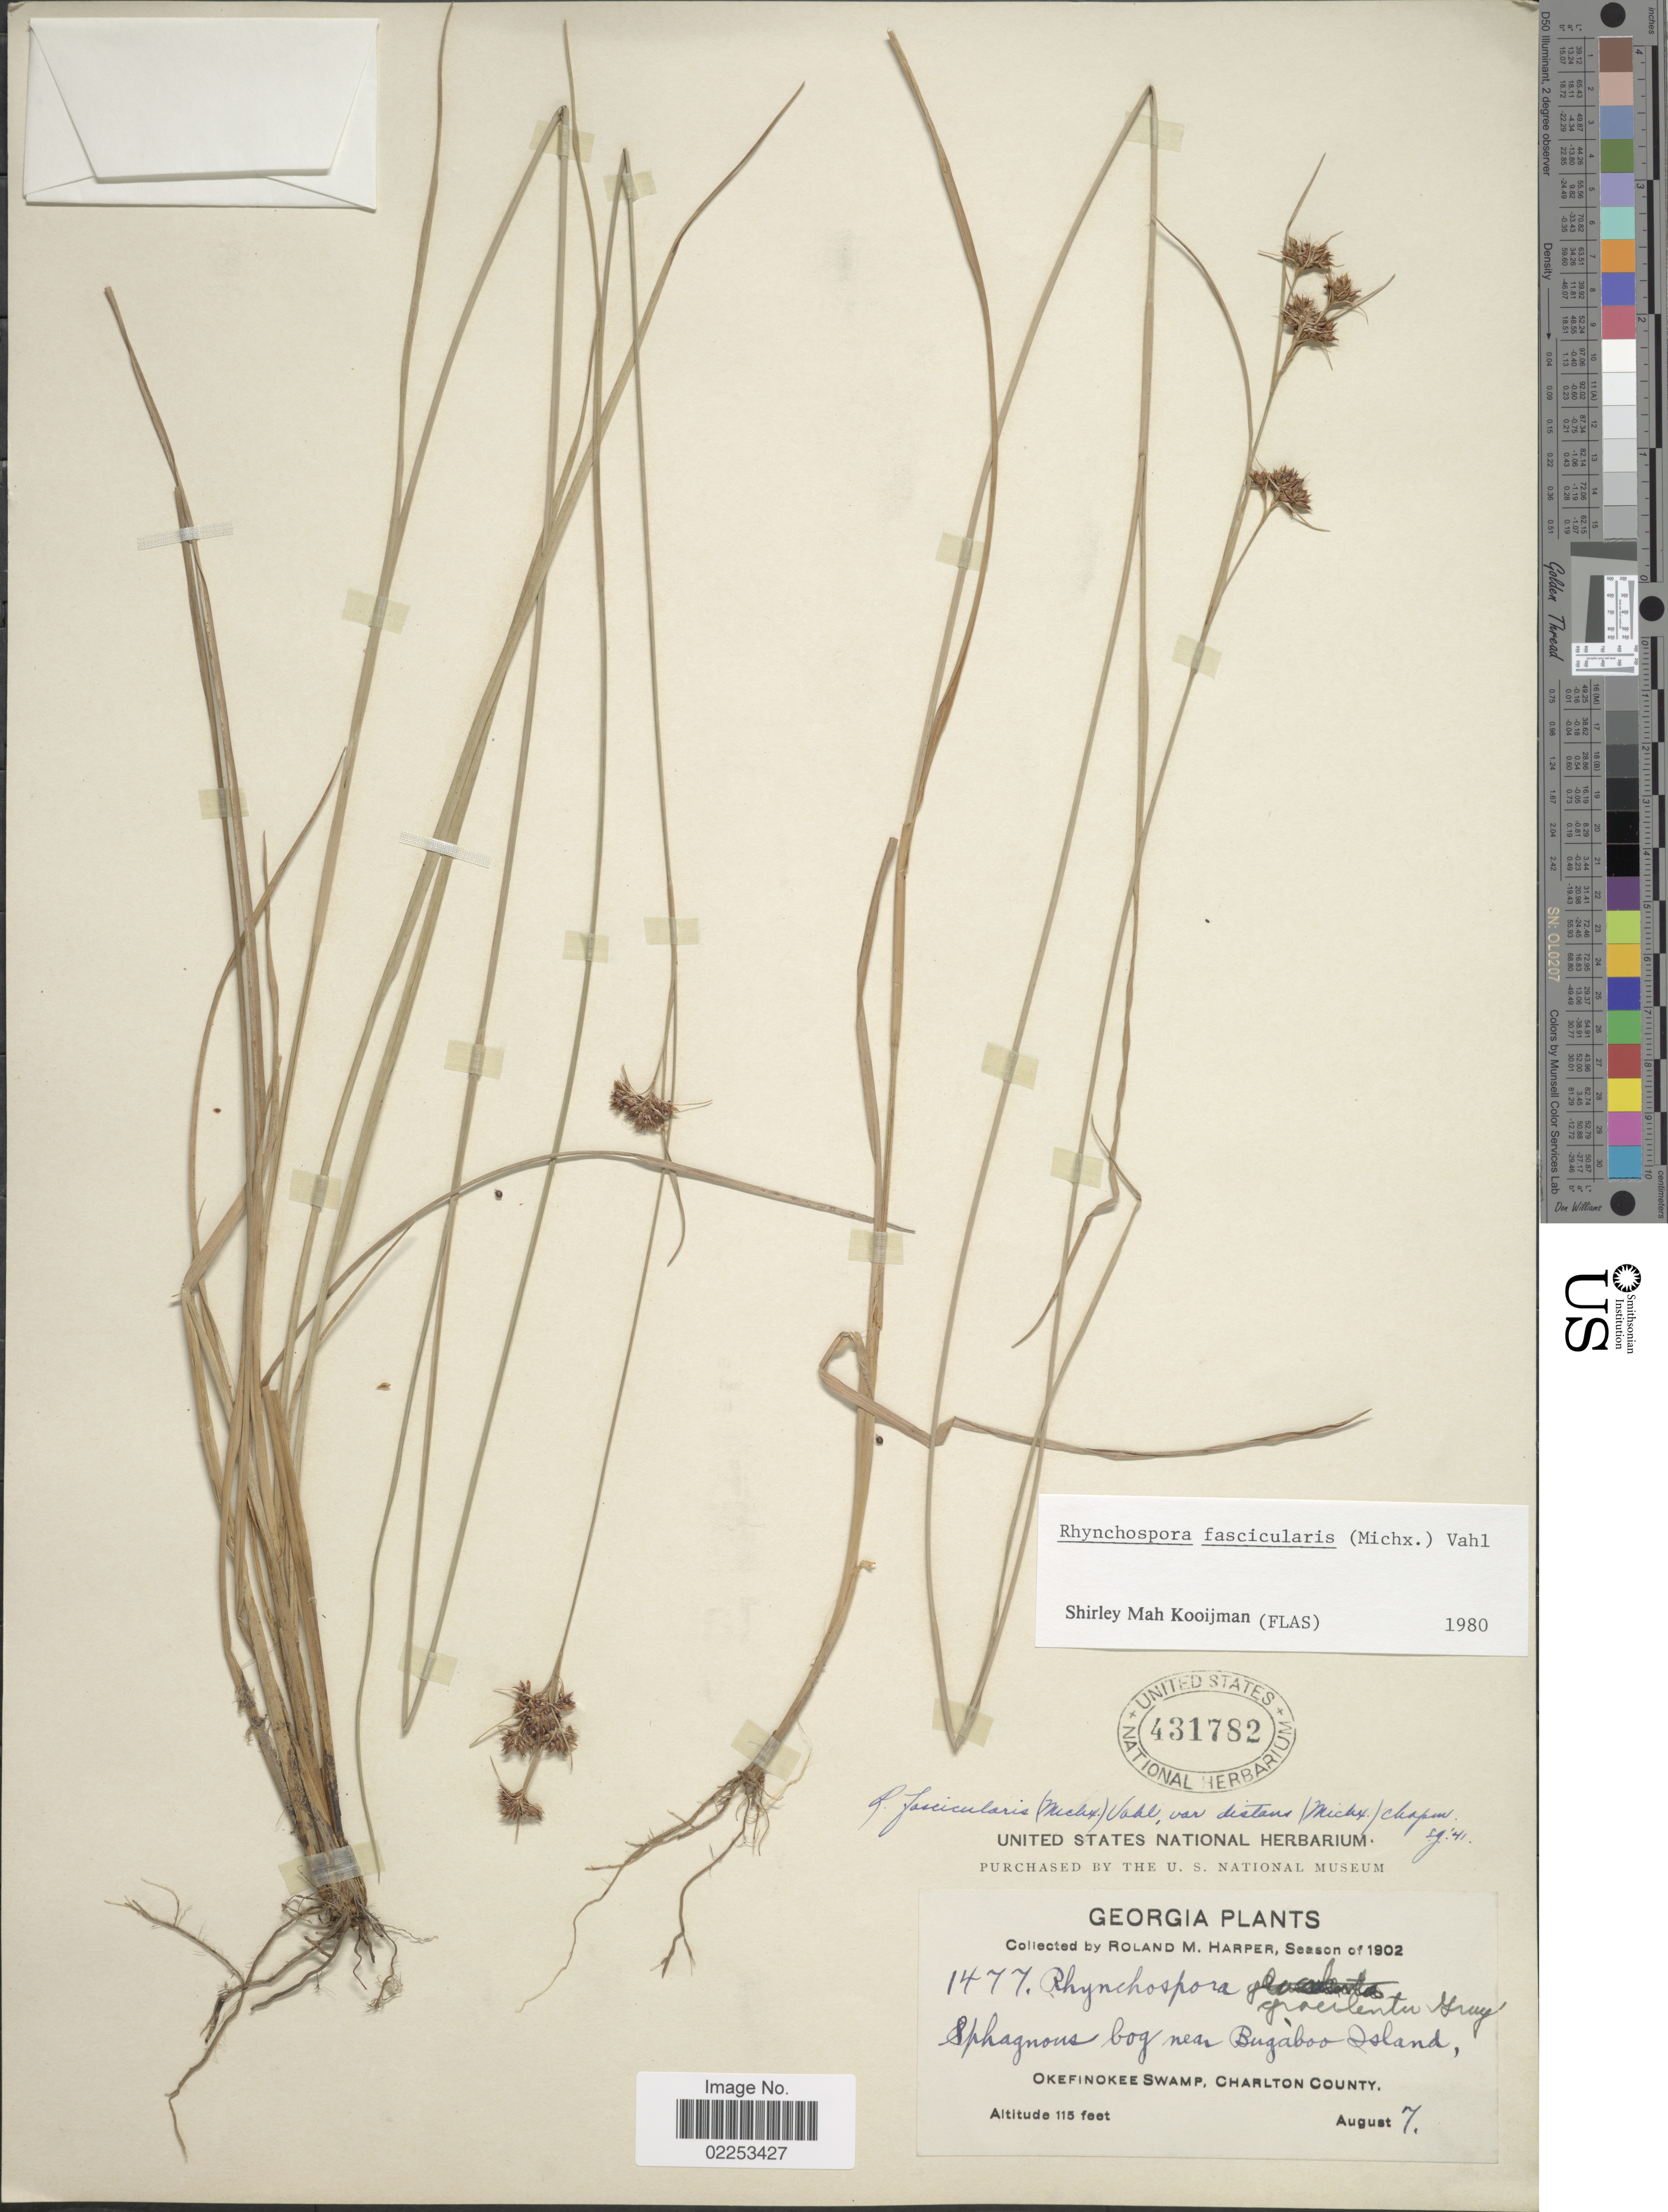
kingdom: Plantae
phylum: Tracheophyta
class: Liliopsida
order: Poales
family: Cyperaceae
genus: Rhynchospora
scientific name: Rhynchospora fascicularis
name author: (Michx.) Vahl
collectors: R. M. Harper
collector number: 1477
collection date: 1902-08-07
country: United States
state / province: Georgia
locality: Sphagnous bog near Bugaboo Island, Okefinokee Swamp, Charlton County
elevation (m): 35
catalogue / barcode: US 431782